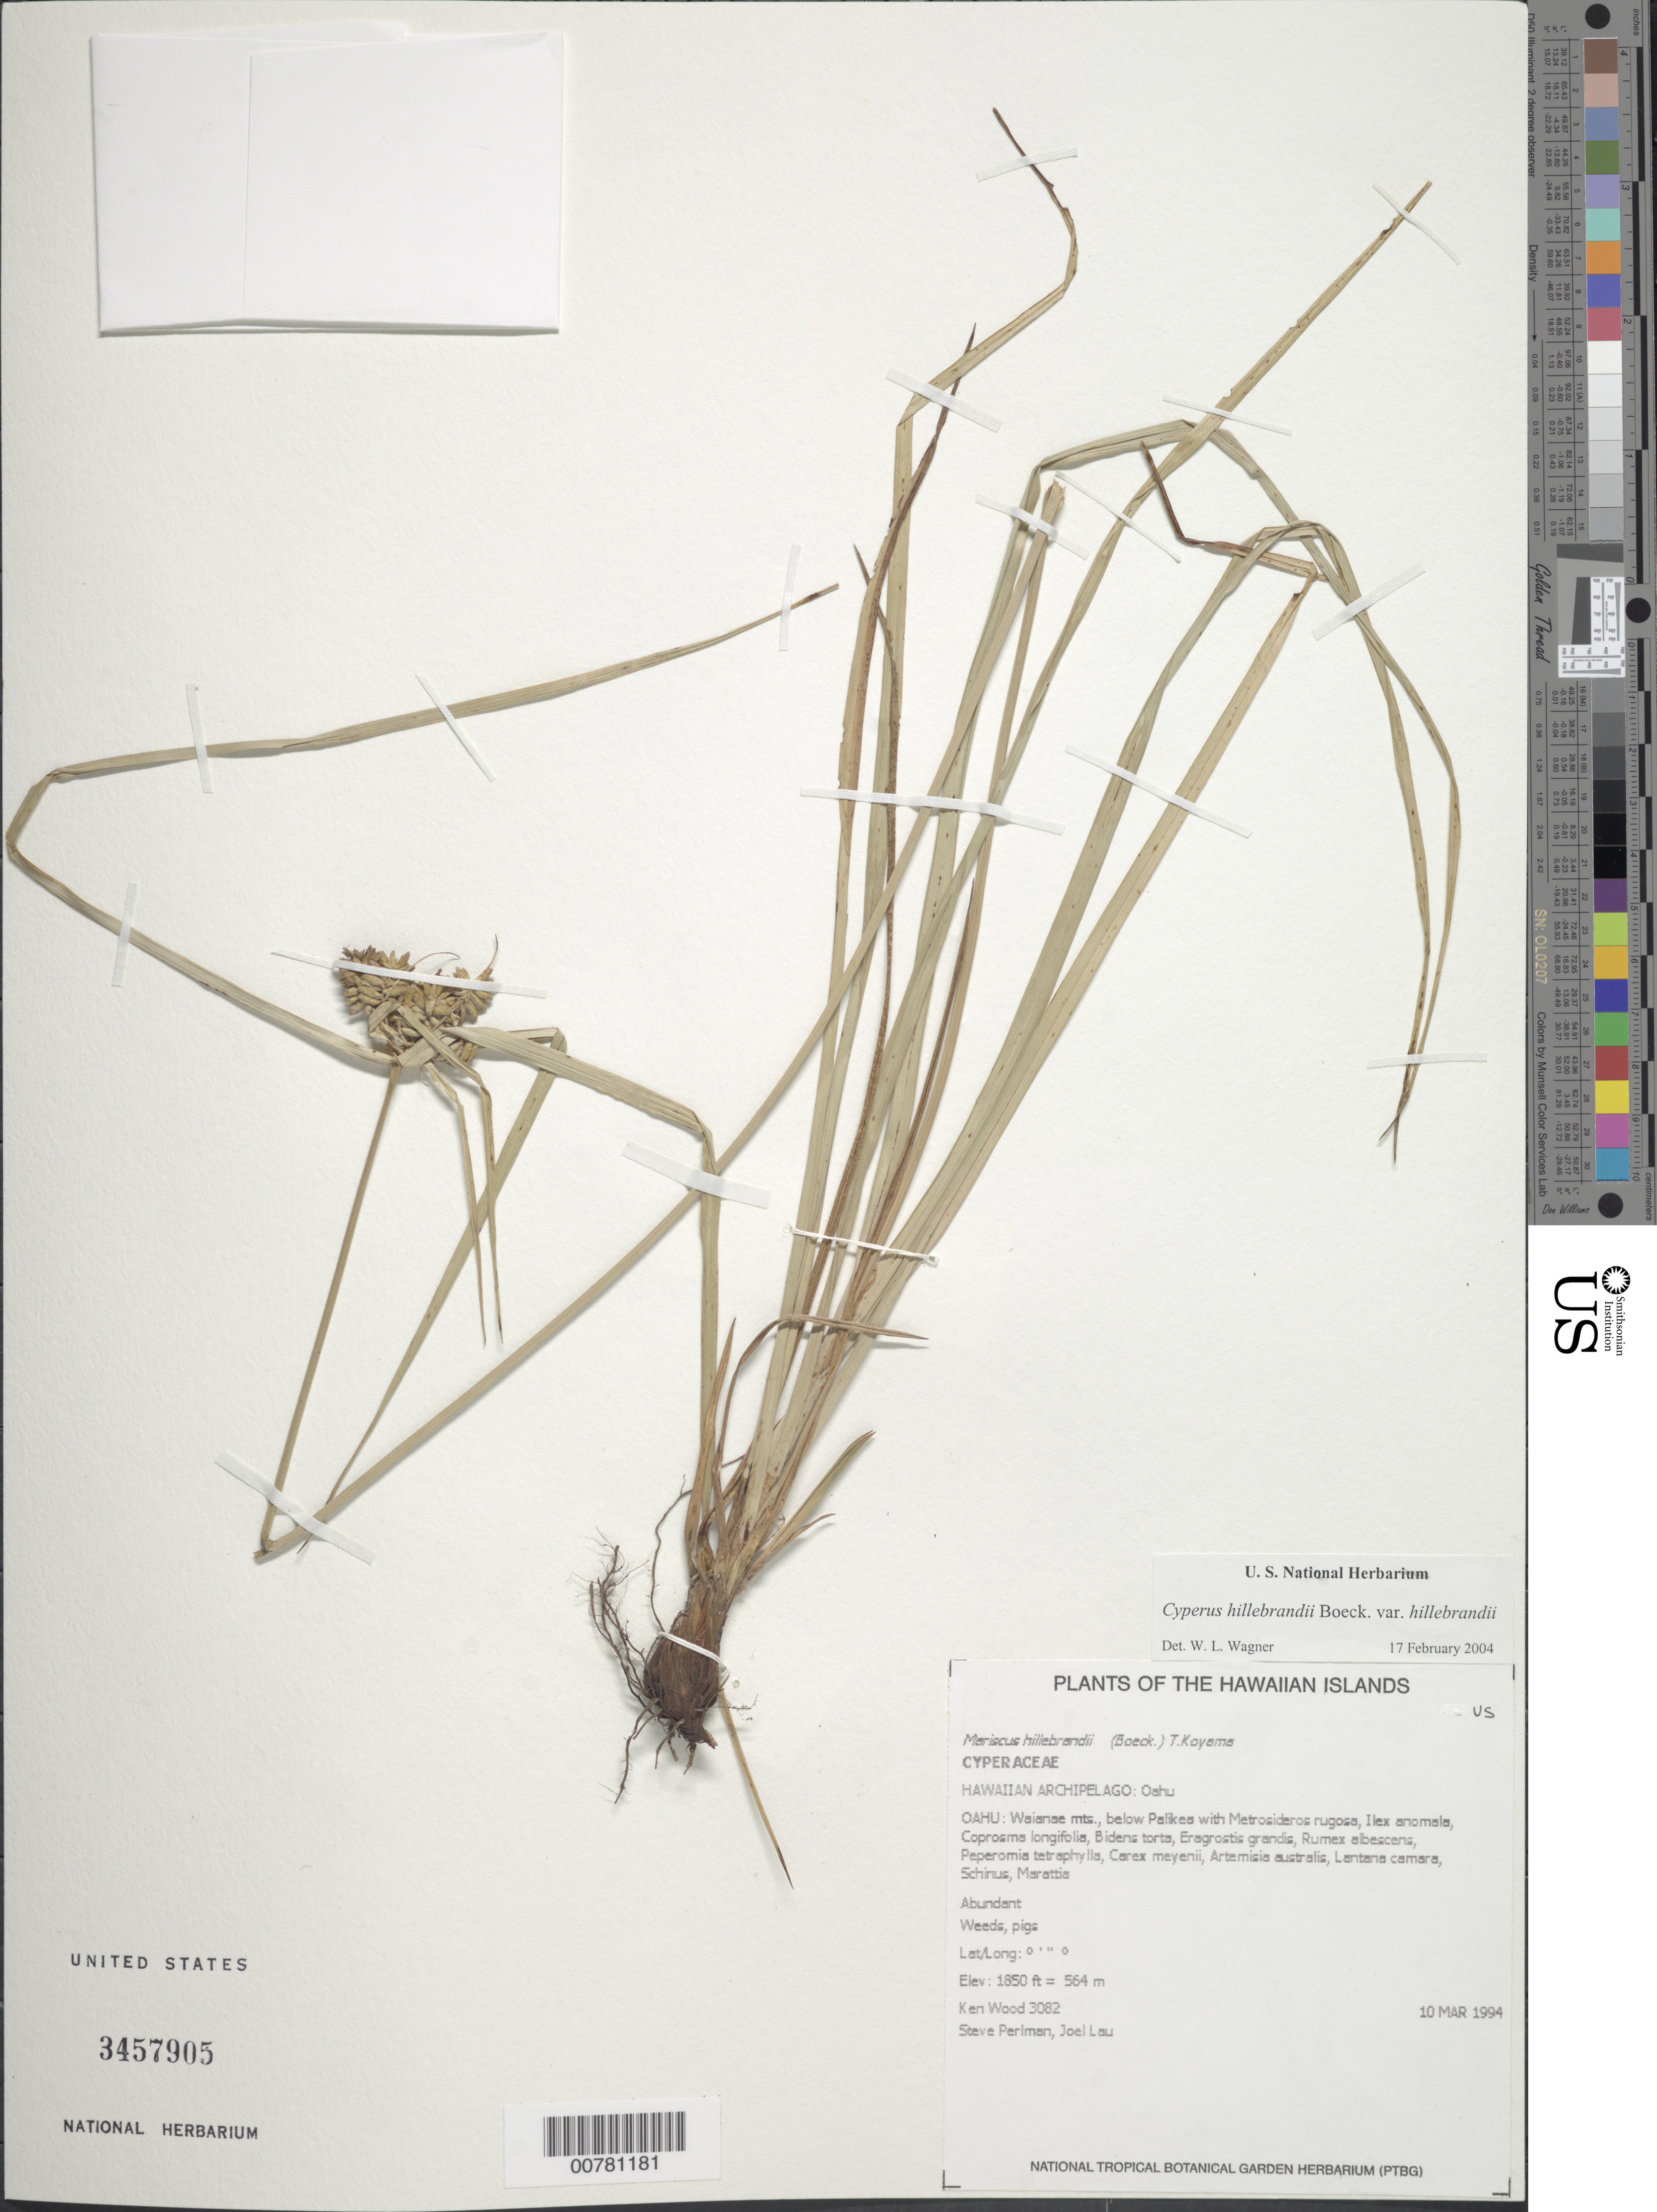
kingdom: Plantae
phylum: Tracheophyta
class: Liliopsida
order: Poales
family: Cyperaceae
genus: Cyperus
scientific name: Cyperus hillebrandii var. hillebrandii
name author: Boeckeler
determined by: Wagner, W. L., (BOT), Smithsonian Institution - National Museum of Natural History (UNITED STATES)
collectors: K. R. Wood, S. P. Perlman & J. Lau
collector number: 3082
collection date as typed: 10 Mar 1994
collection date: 1994-03-10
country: United States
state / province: Hawaii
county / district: Honolulu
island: Oahu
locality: Waianae mountains, below Palikea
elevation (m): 564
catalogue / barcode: US 3457905